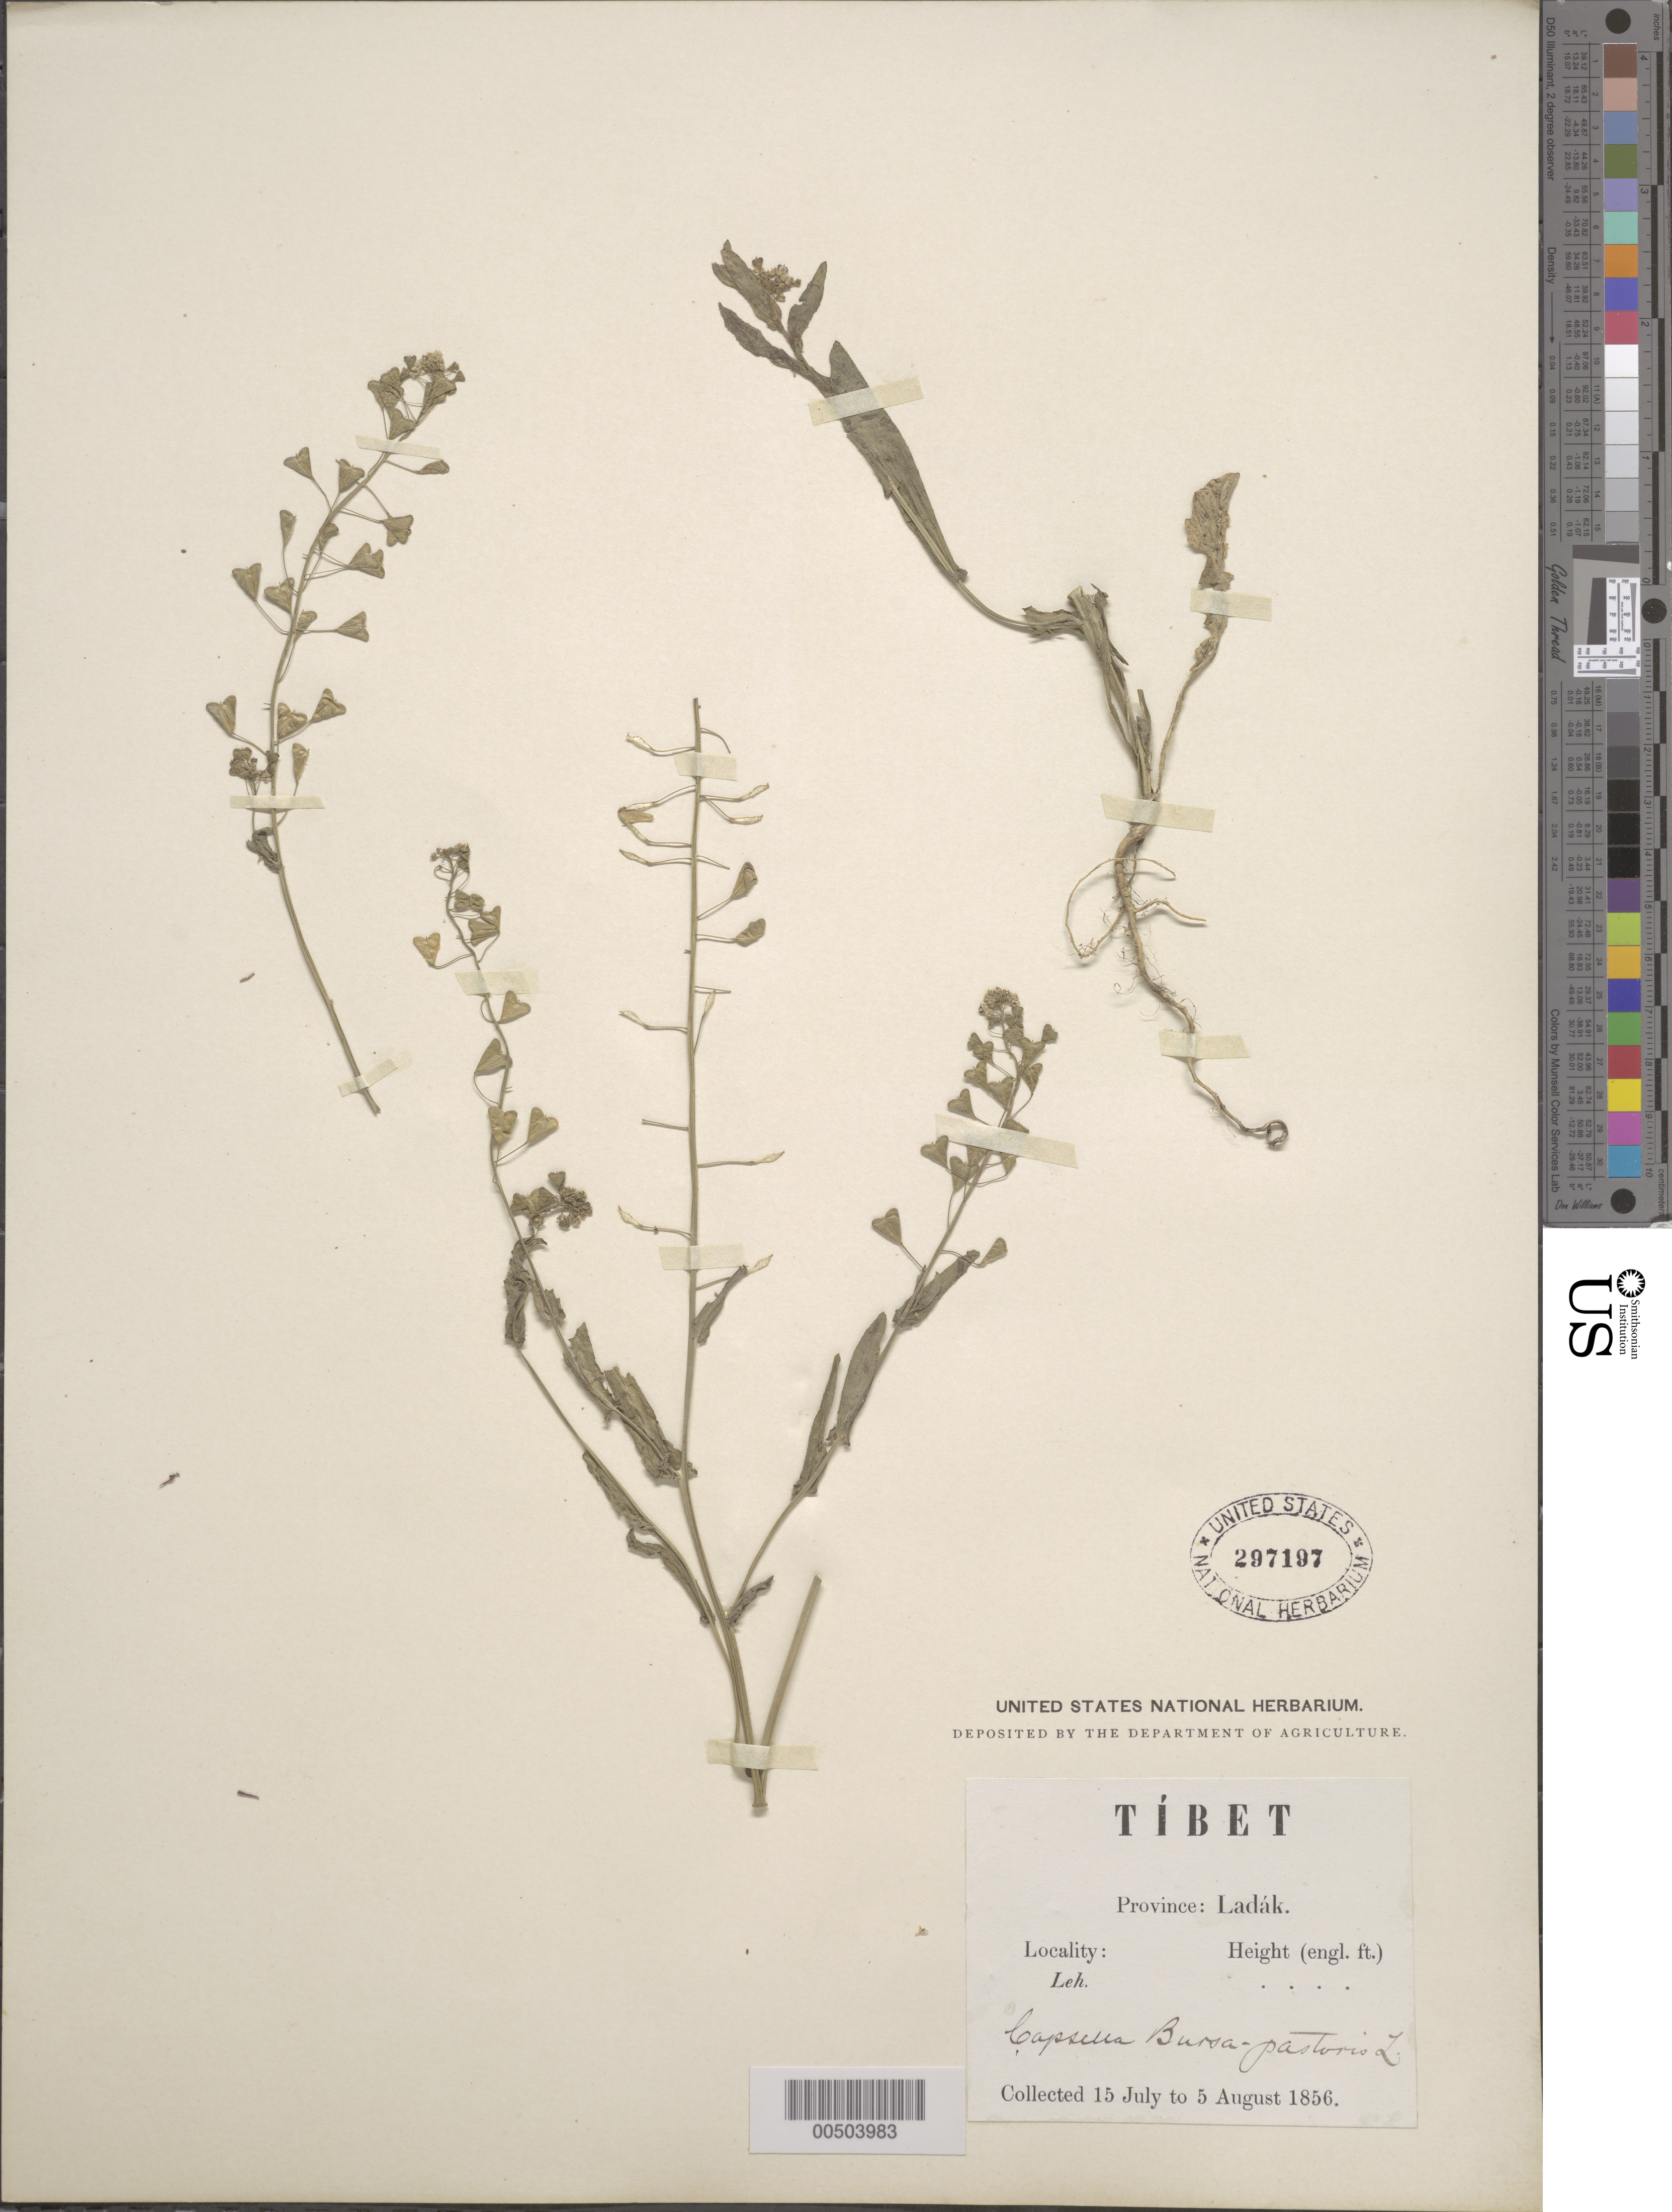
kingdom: Plantae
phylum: Tracheophyta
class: Magnoliopsida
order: Brassicales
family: Brassicaceae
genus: Capsella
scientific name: Capsella bursa-pastoris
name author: (L.) Medik.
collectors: Herbarium Schlagintweit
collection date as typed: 15 Jul 1856 to 05 Aug 1856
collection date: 1856-07-15/1856-08-05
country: India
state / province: Ladakh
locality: "Tibet", Ladak District [Ladakh, now in India]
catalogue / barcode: US 297197